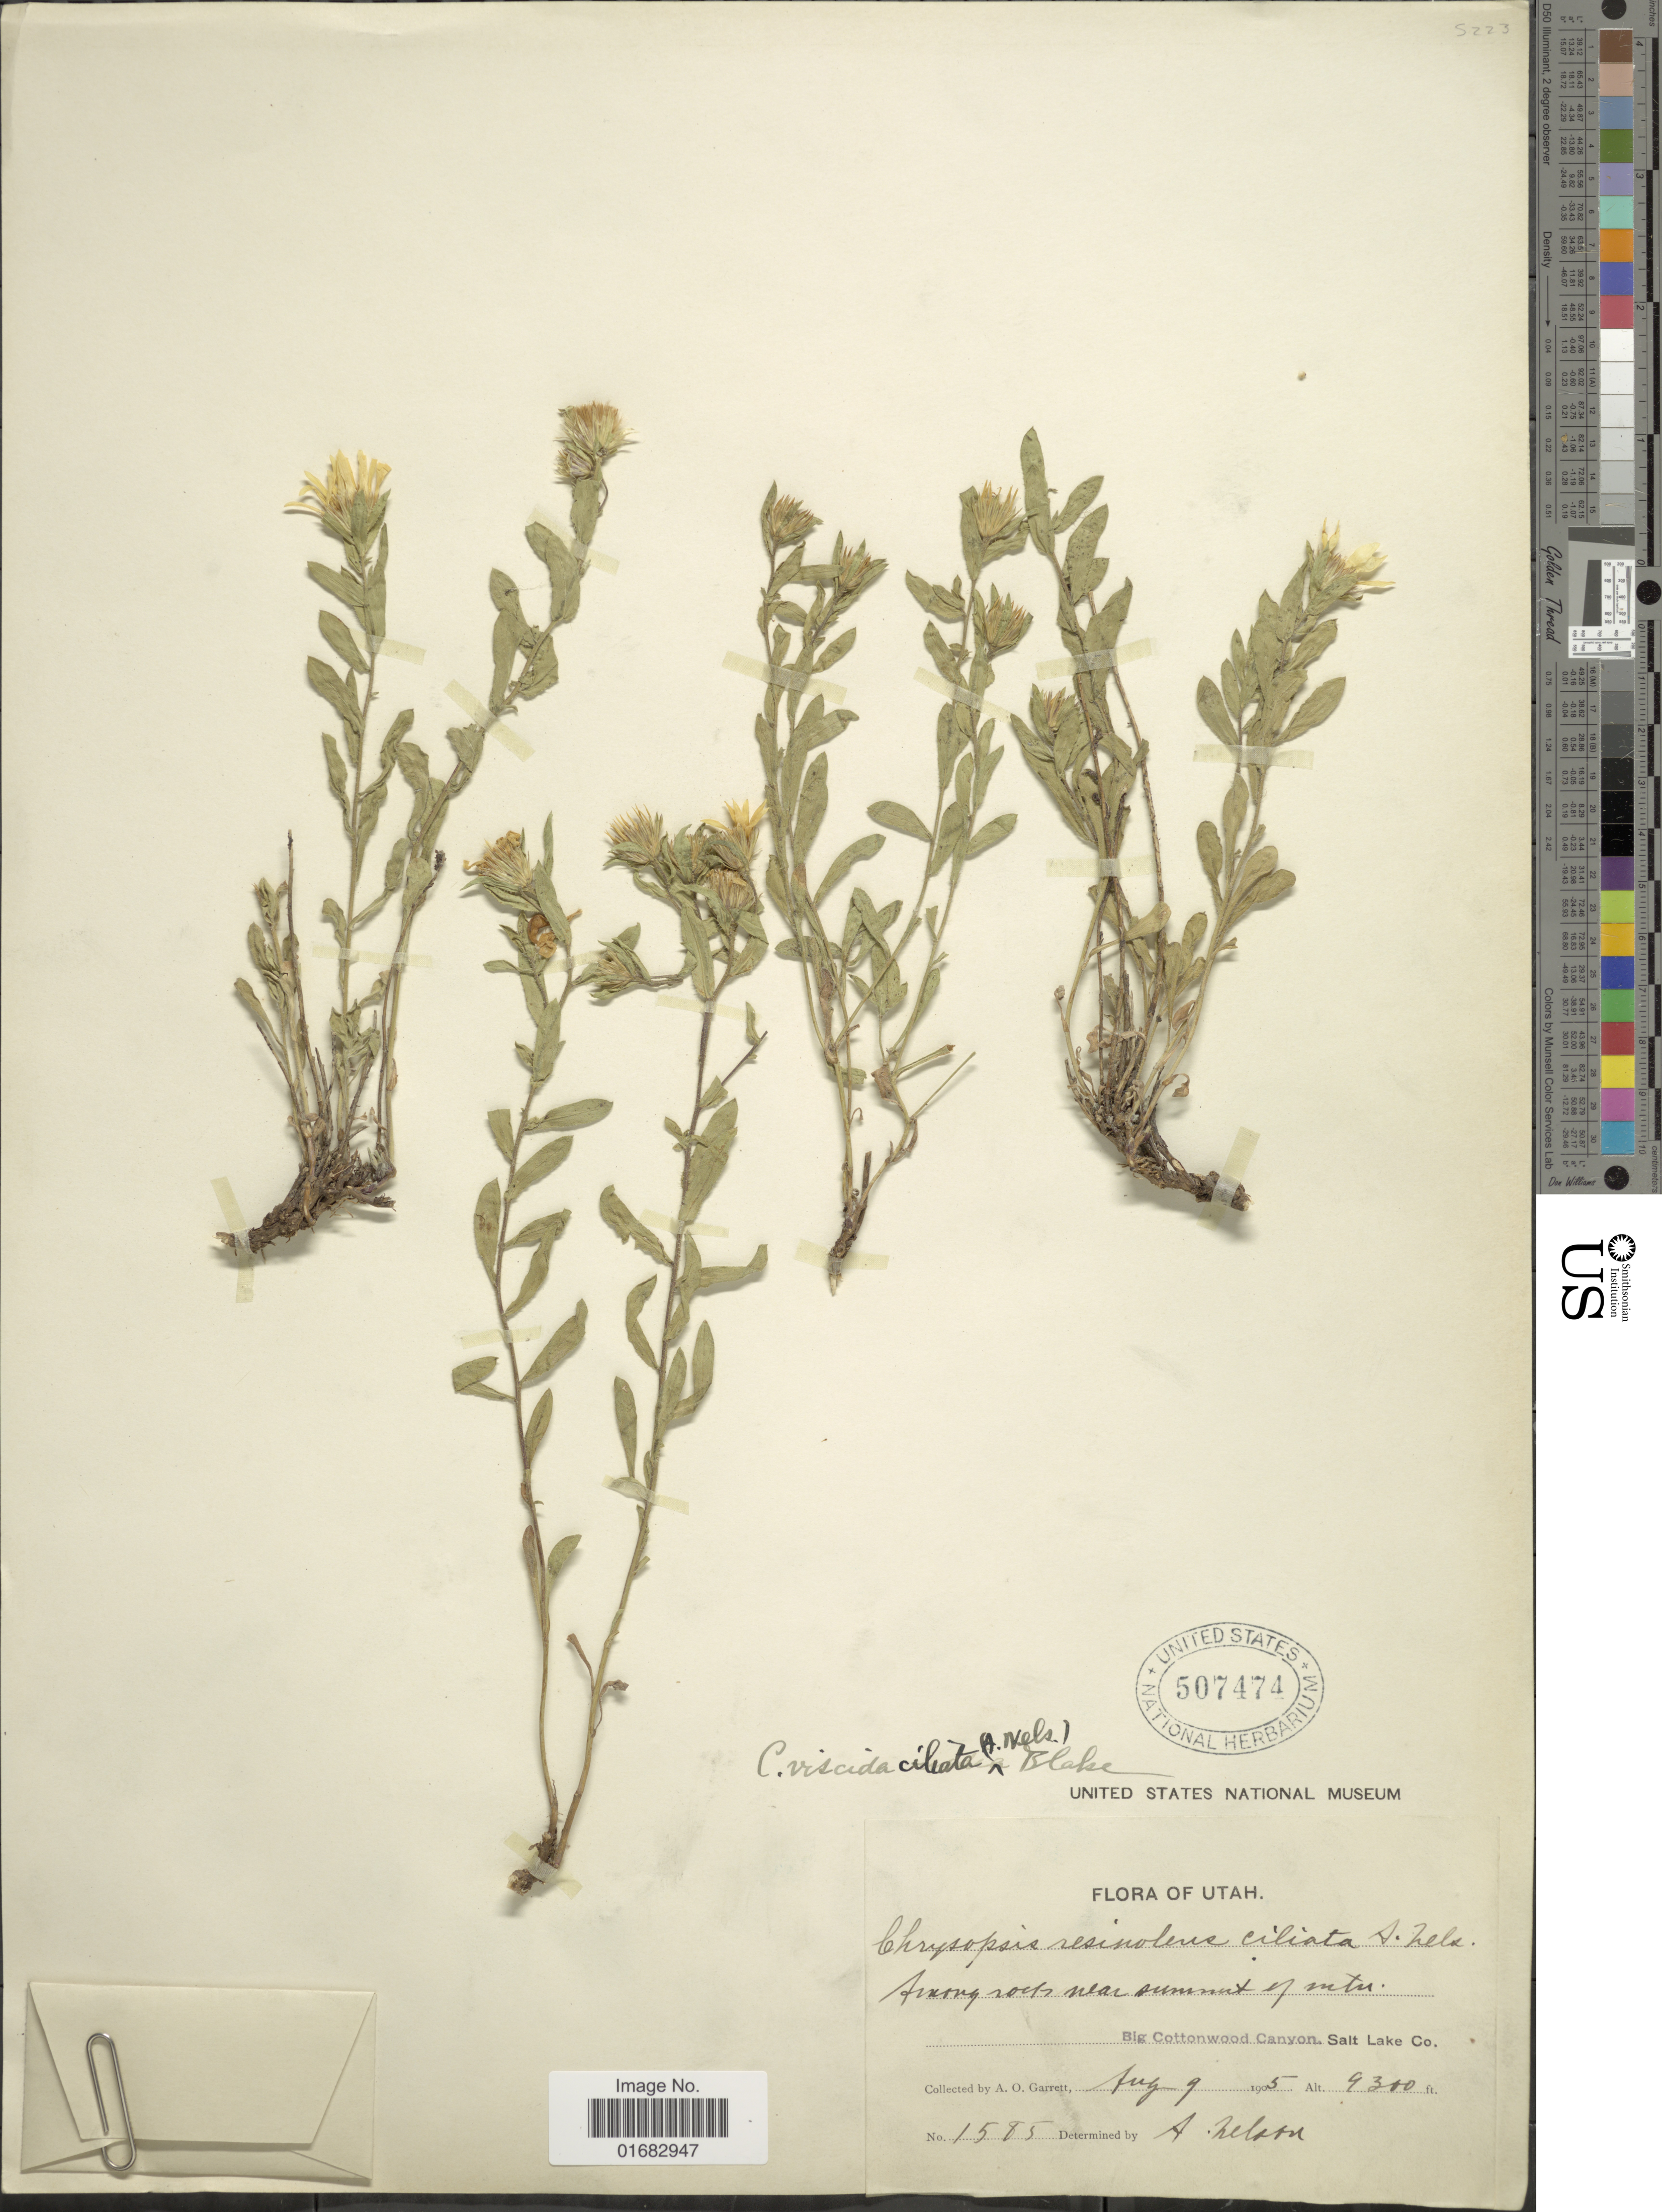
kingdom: Plantae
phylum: Tracheophyta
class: Magnoliopsida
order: Asterales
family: Asteraceae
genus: Heterotheca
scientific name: Heterotheca villosa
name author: (Pursh) Shinners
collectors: A. O. Garrett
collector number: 1585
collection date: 1905-08-09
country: United States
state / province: Utah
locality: Among rocks near summit of mtn, Big Cottonwood Canyon, Salt Lake Co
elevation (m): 2835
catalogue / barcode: US 507474